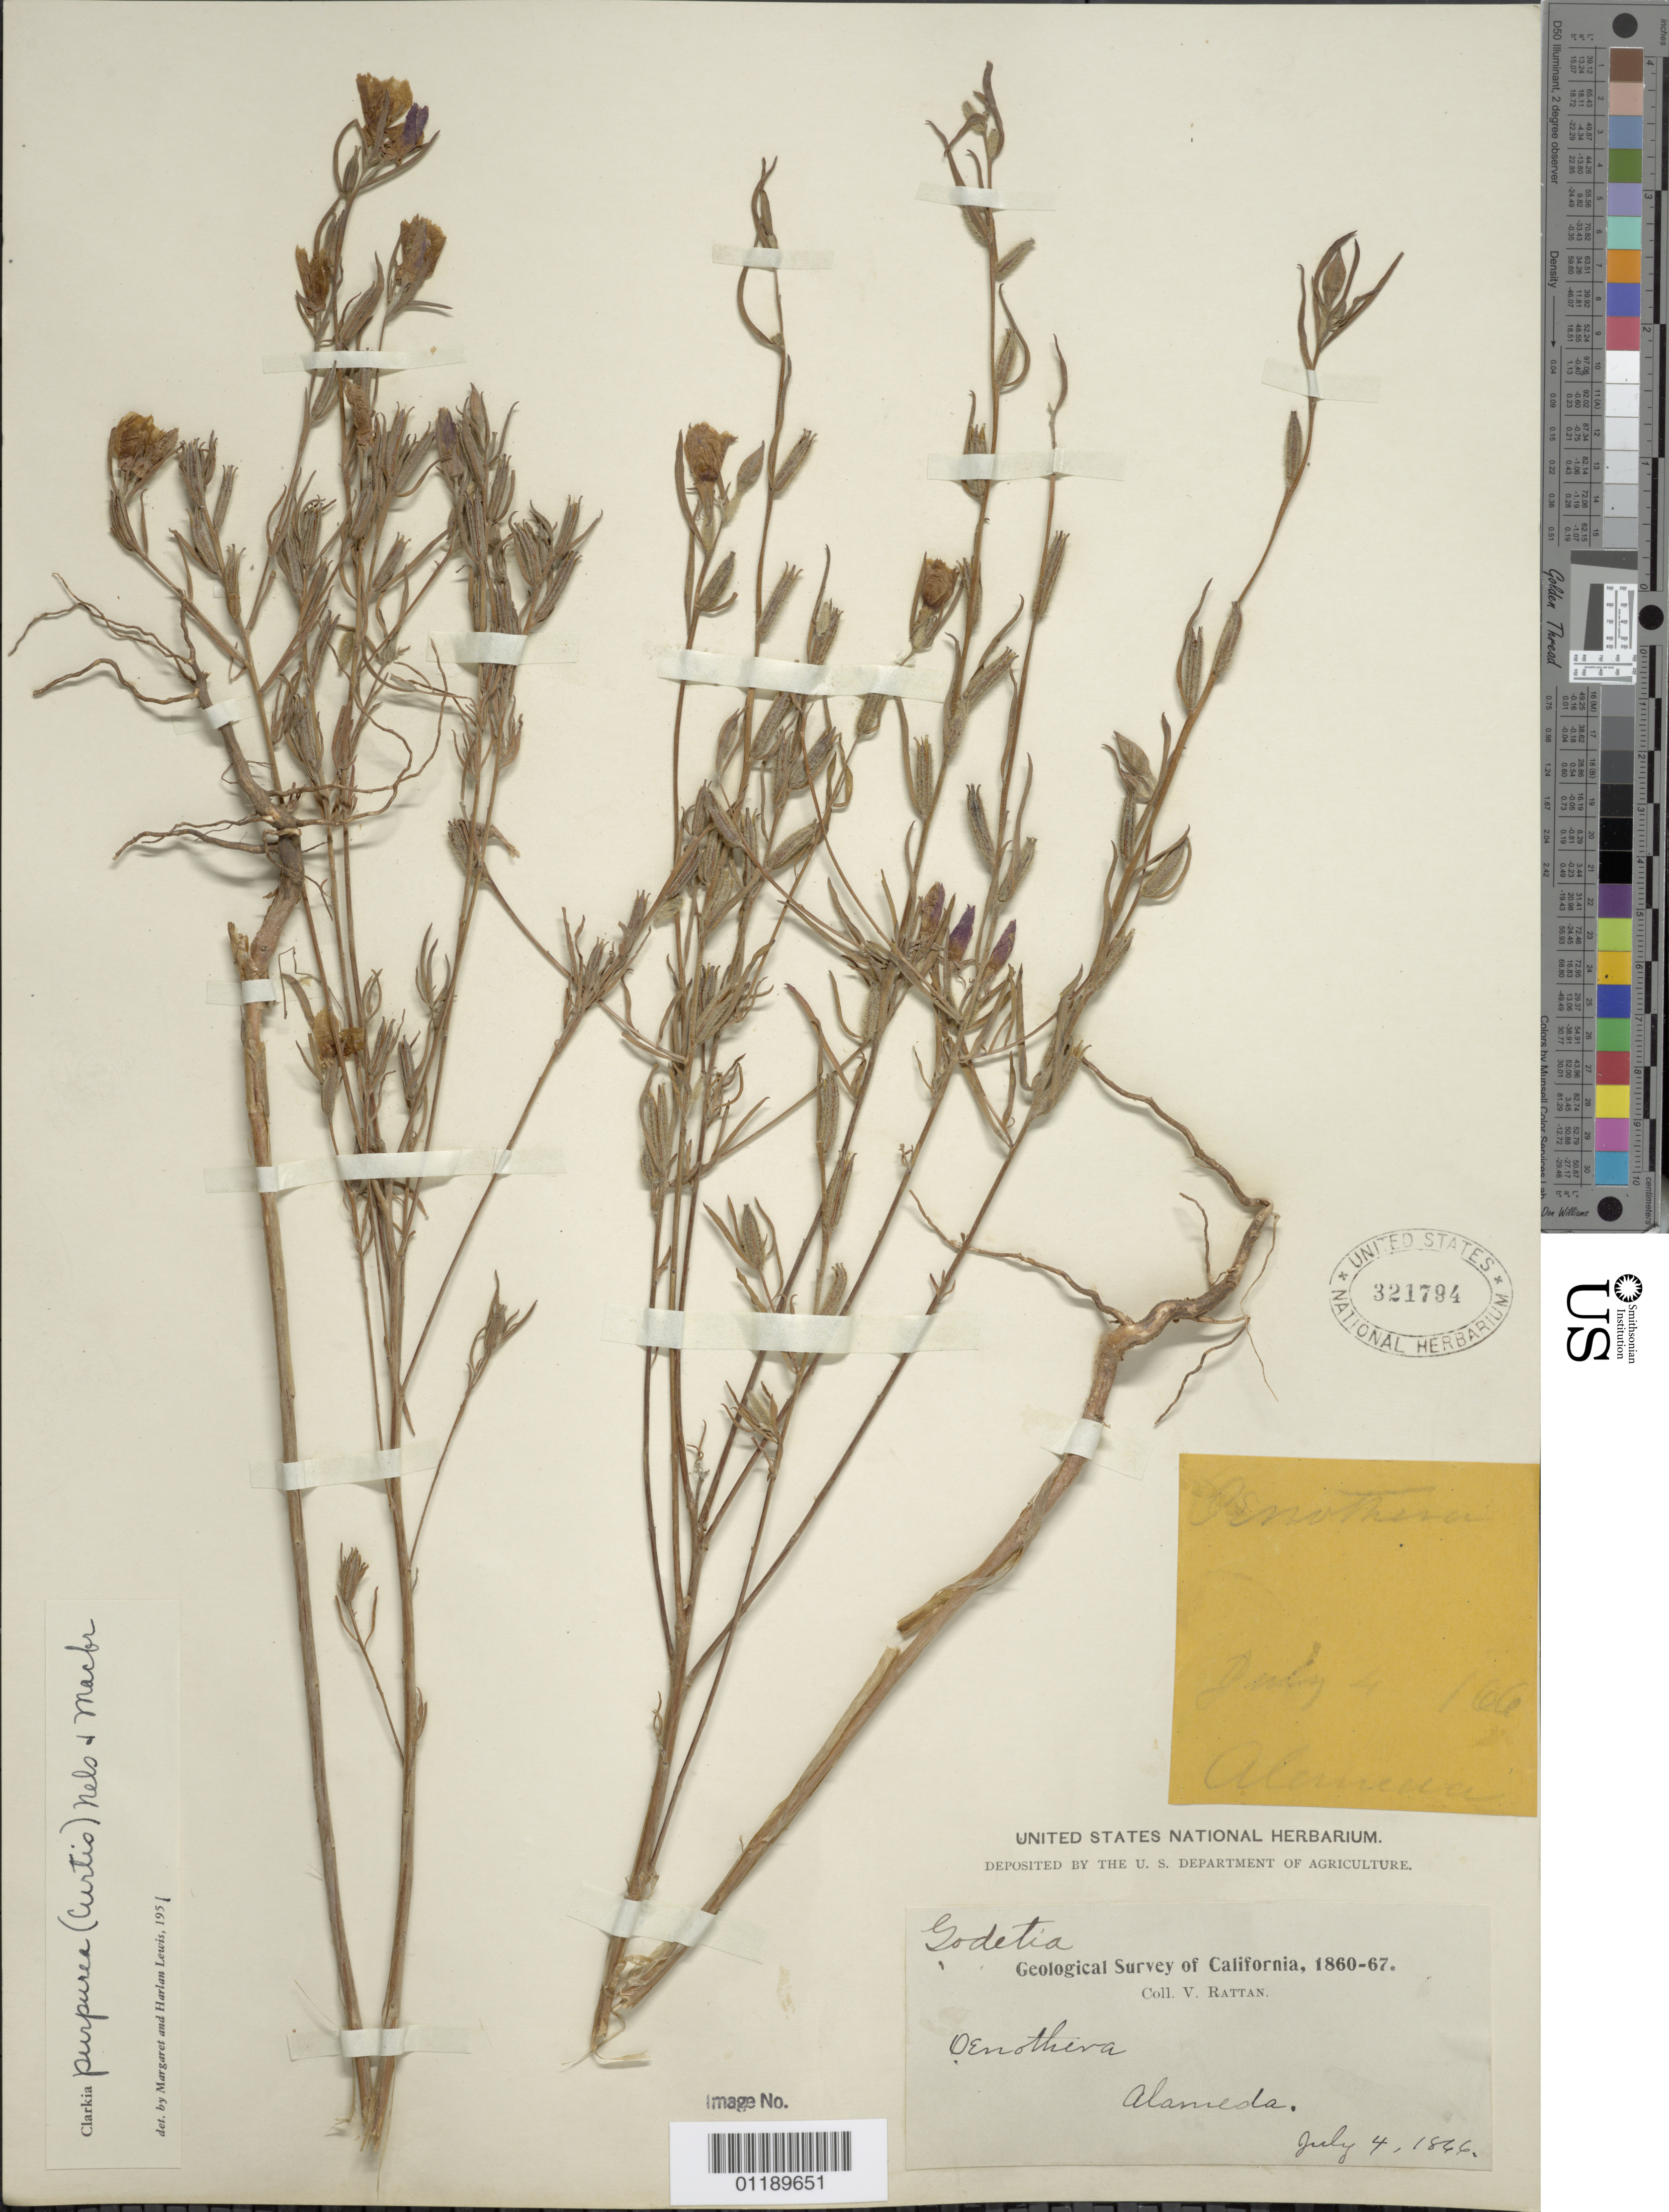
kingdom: Plantae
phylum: Tracheophyta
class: Magnoliopsida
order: Myrtales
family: Onagraceae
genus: Clarkia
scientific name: Clarkia purpurea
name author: (Curtis) A. Nelson & J.F. Macbr.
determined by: Lewis, --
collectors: V. Rattan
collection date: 1866-07-04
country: United States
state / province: California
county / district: Alameda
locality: Alameda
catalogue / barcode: US 321794